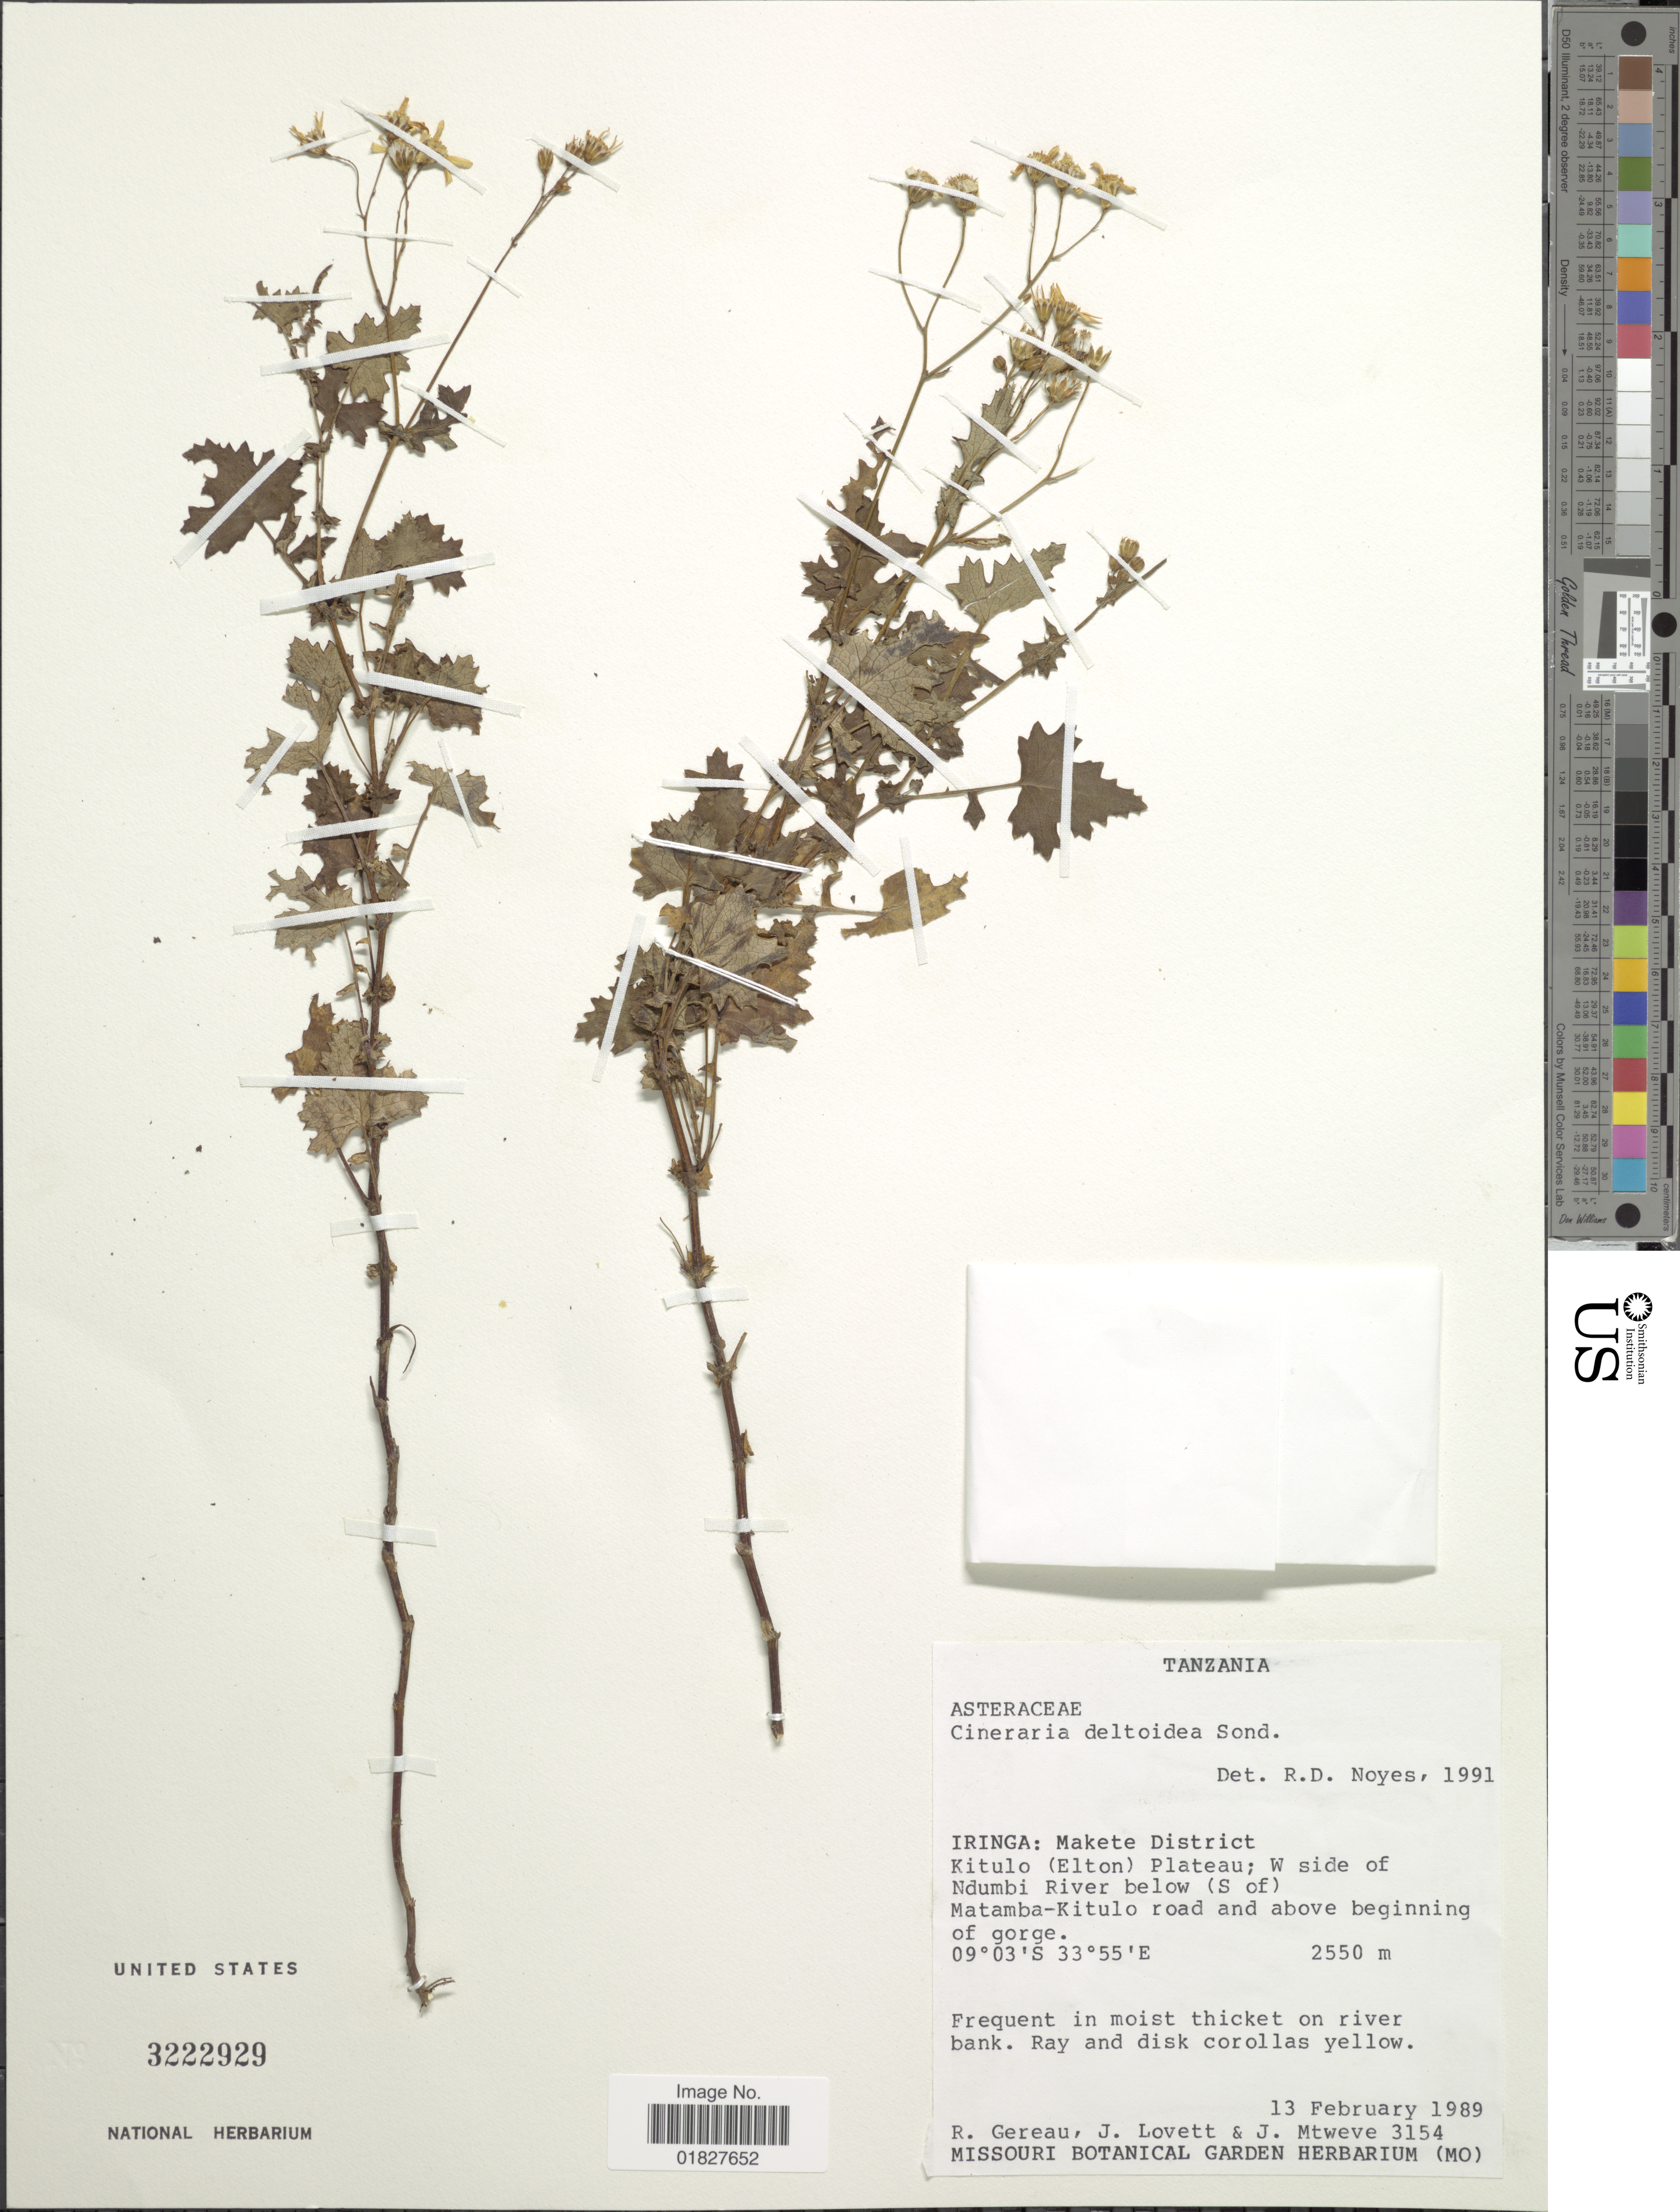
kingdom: Plantae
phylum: Tracheophyta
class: Magnoliopsida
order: Asterales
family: Asteraceae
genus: Cineraria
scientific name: Cineraria deltoidea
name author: Sond.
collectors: R. Gereau, J. Lovett & J. Mtweve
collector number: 3154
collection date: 1989-02-13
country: Tanzania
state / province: Iringa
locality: Makete District, Kitulo (Elton) Plateau, W side of Ndumbi River below (S of) Matamba-Kitulo road and above beginning of gorge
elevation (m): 2550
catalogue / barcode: US 3222929